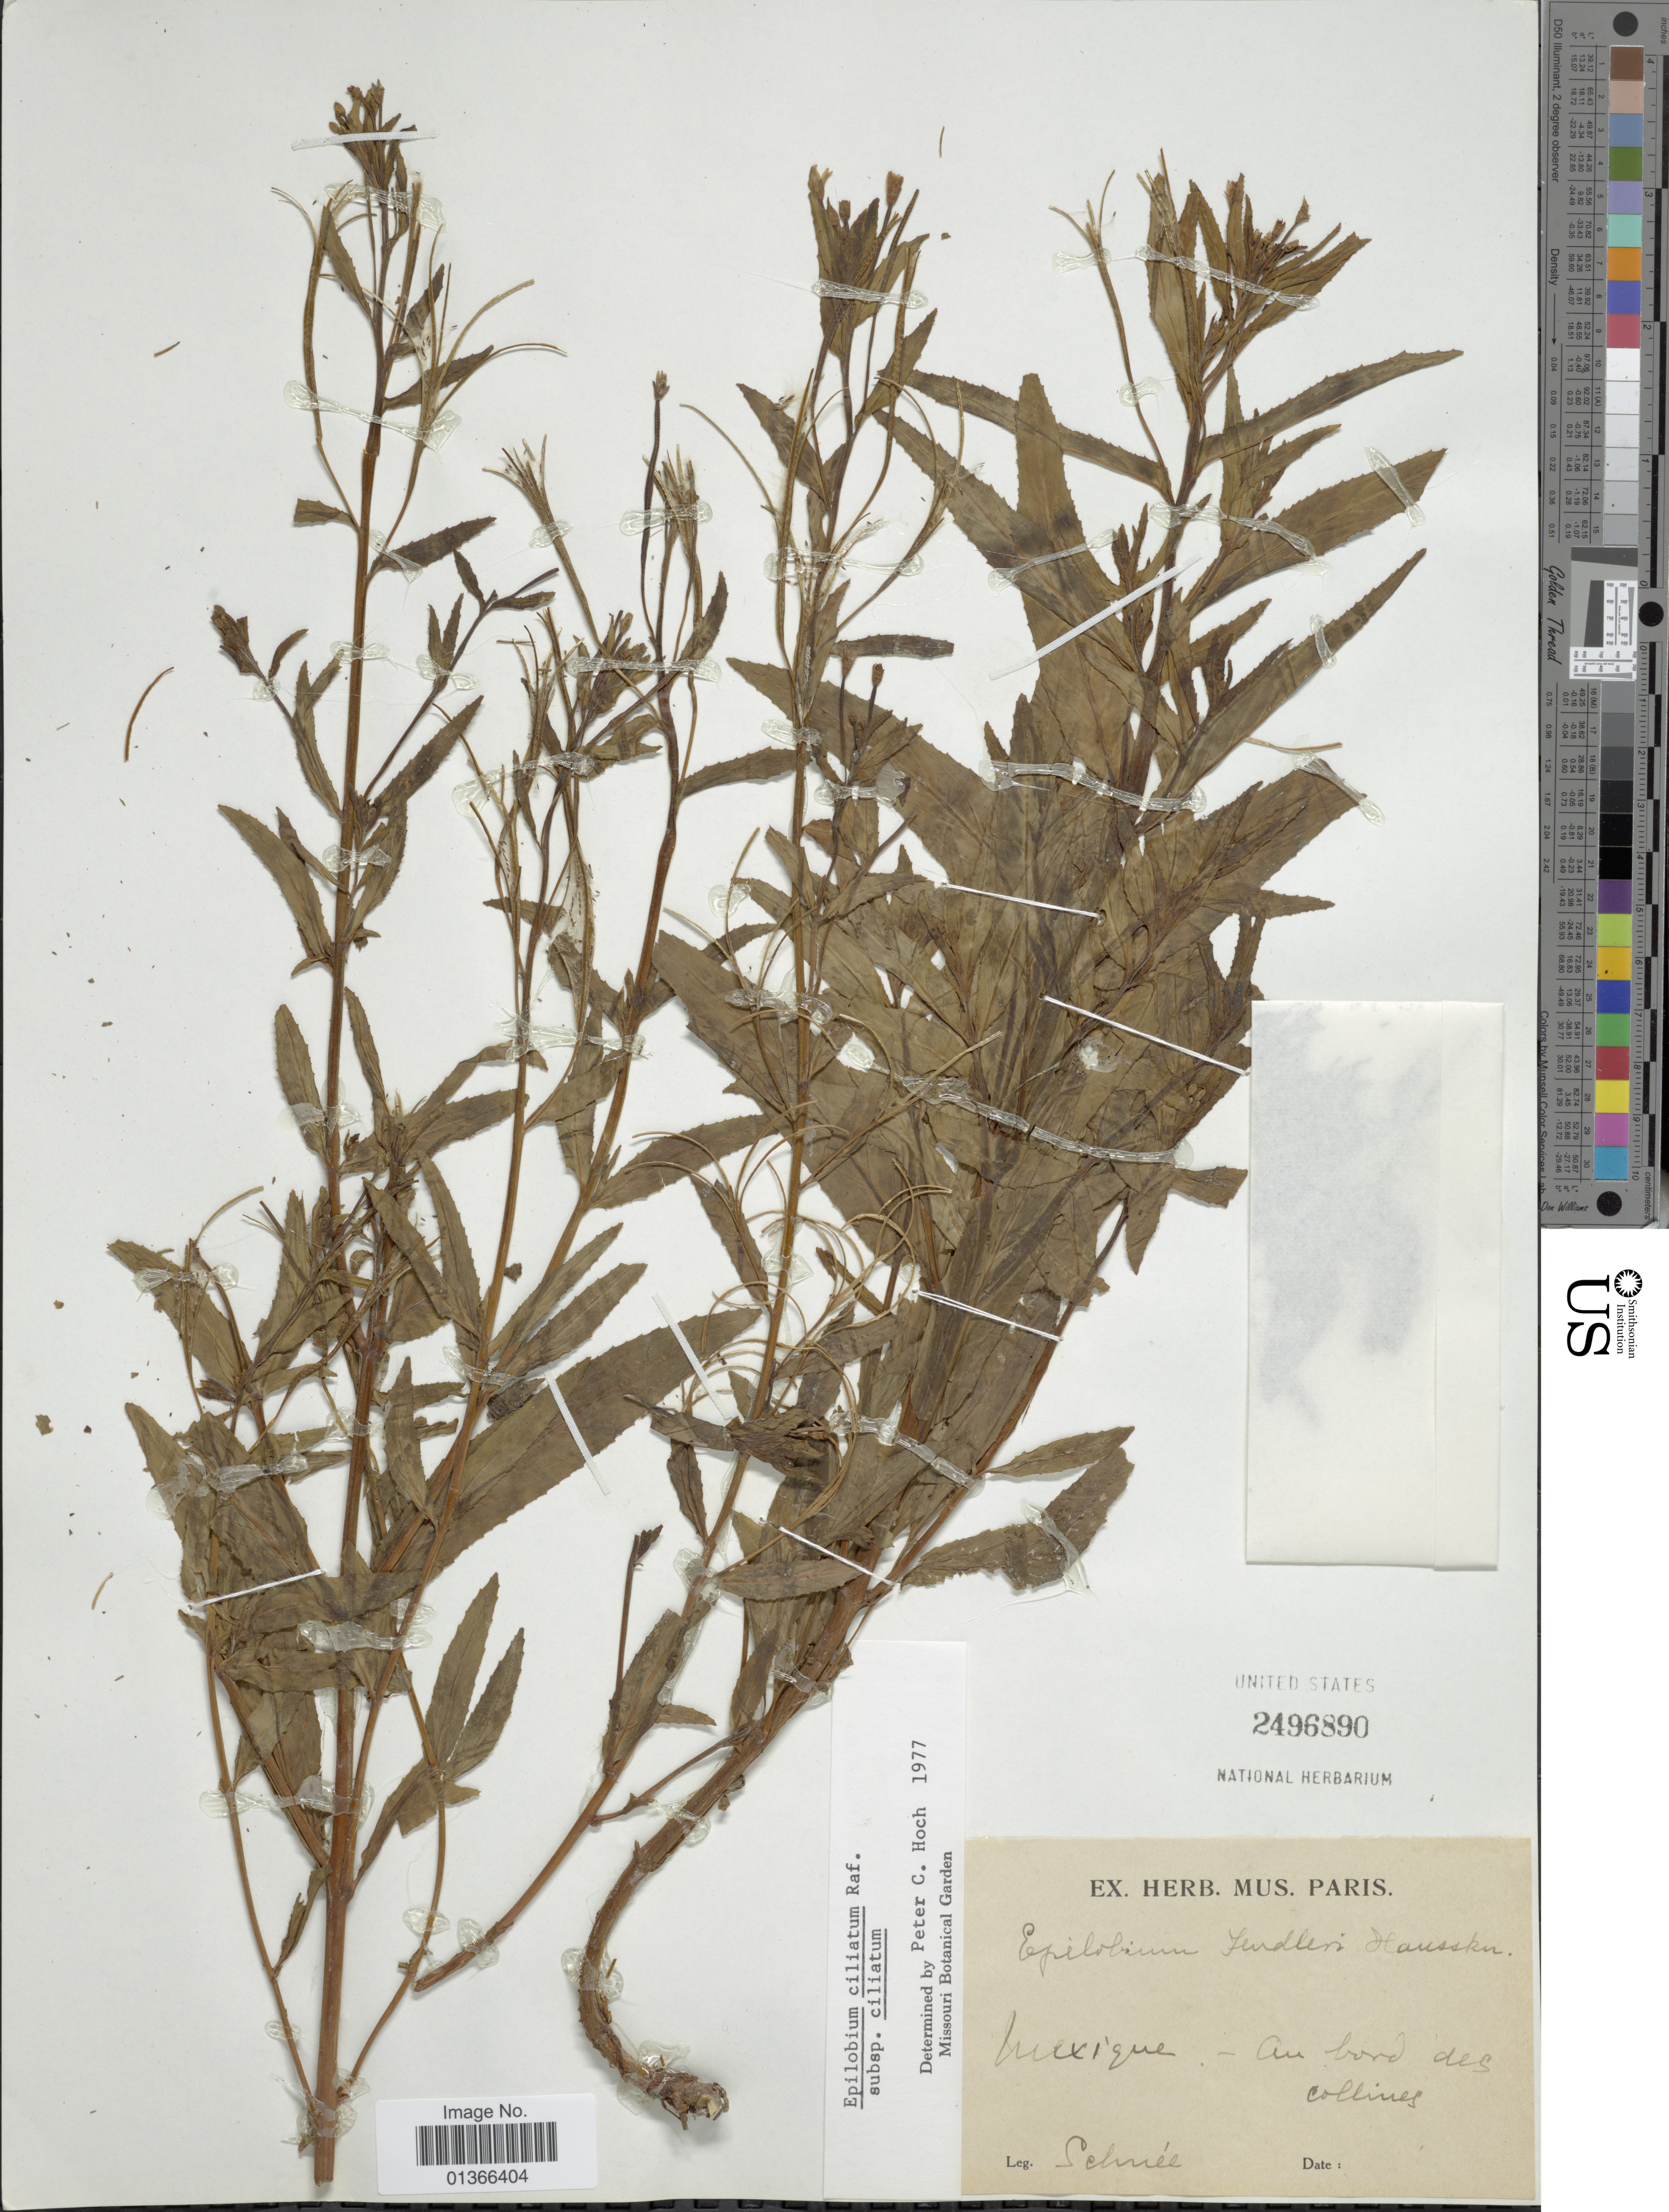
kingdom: Plantae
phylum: Tracheophyta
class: Magnoliopsida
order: Myrtales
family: Onagraceae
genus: Epilobium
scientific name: Epilobium ciliatum subsp. ciliatum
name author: Raf.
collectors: Schnée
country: Mexico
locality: Au bord des collines.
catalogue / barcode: US 2496890